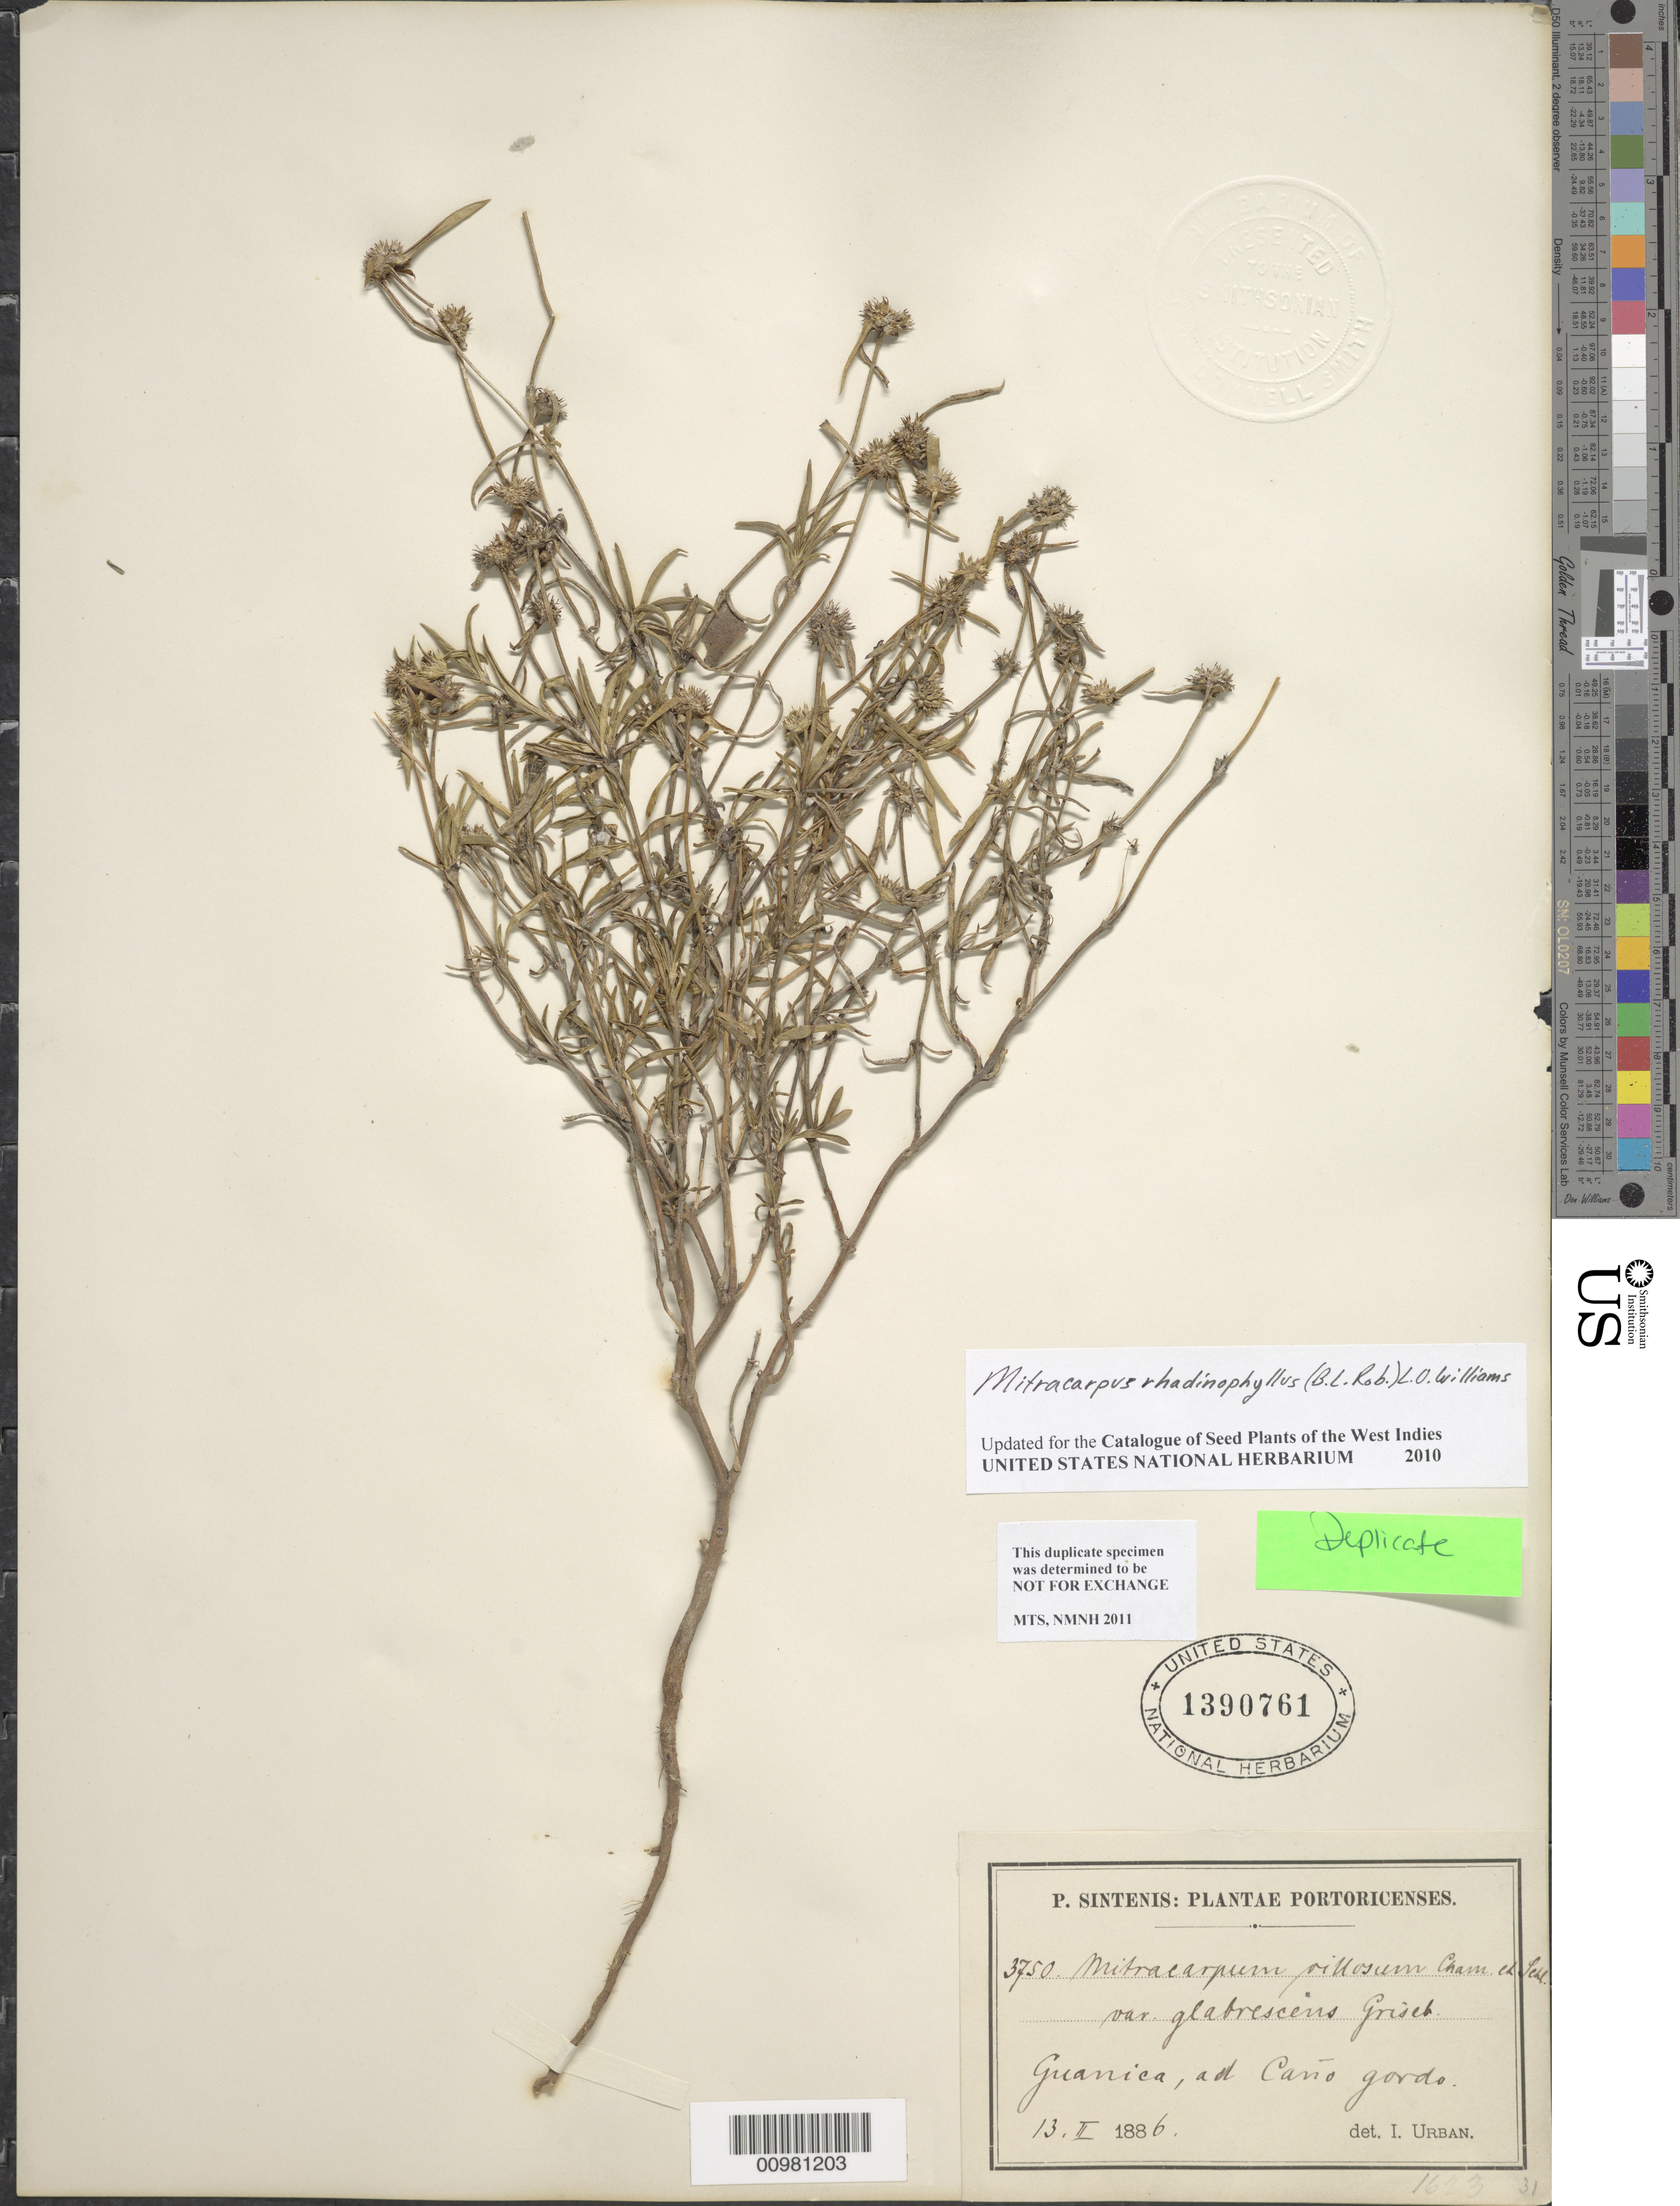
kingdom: Plantae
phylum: Tracheophyta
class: Magnoliopsida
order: Gentianales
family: Rubiaceae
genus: Mitracarpus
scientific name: Mitracarpus rhadinophyllus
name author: (B.L. Rob.) L.O. Williams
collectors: P. Sintenis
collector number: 3750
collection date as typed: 13 Feb 1886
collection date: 1886-02-13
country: Puerto Rico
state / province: Guánica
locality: Guanica, in rupibus litoralibus ad Caño gordo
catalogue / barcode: US 1390761